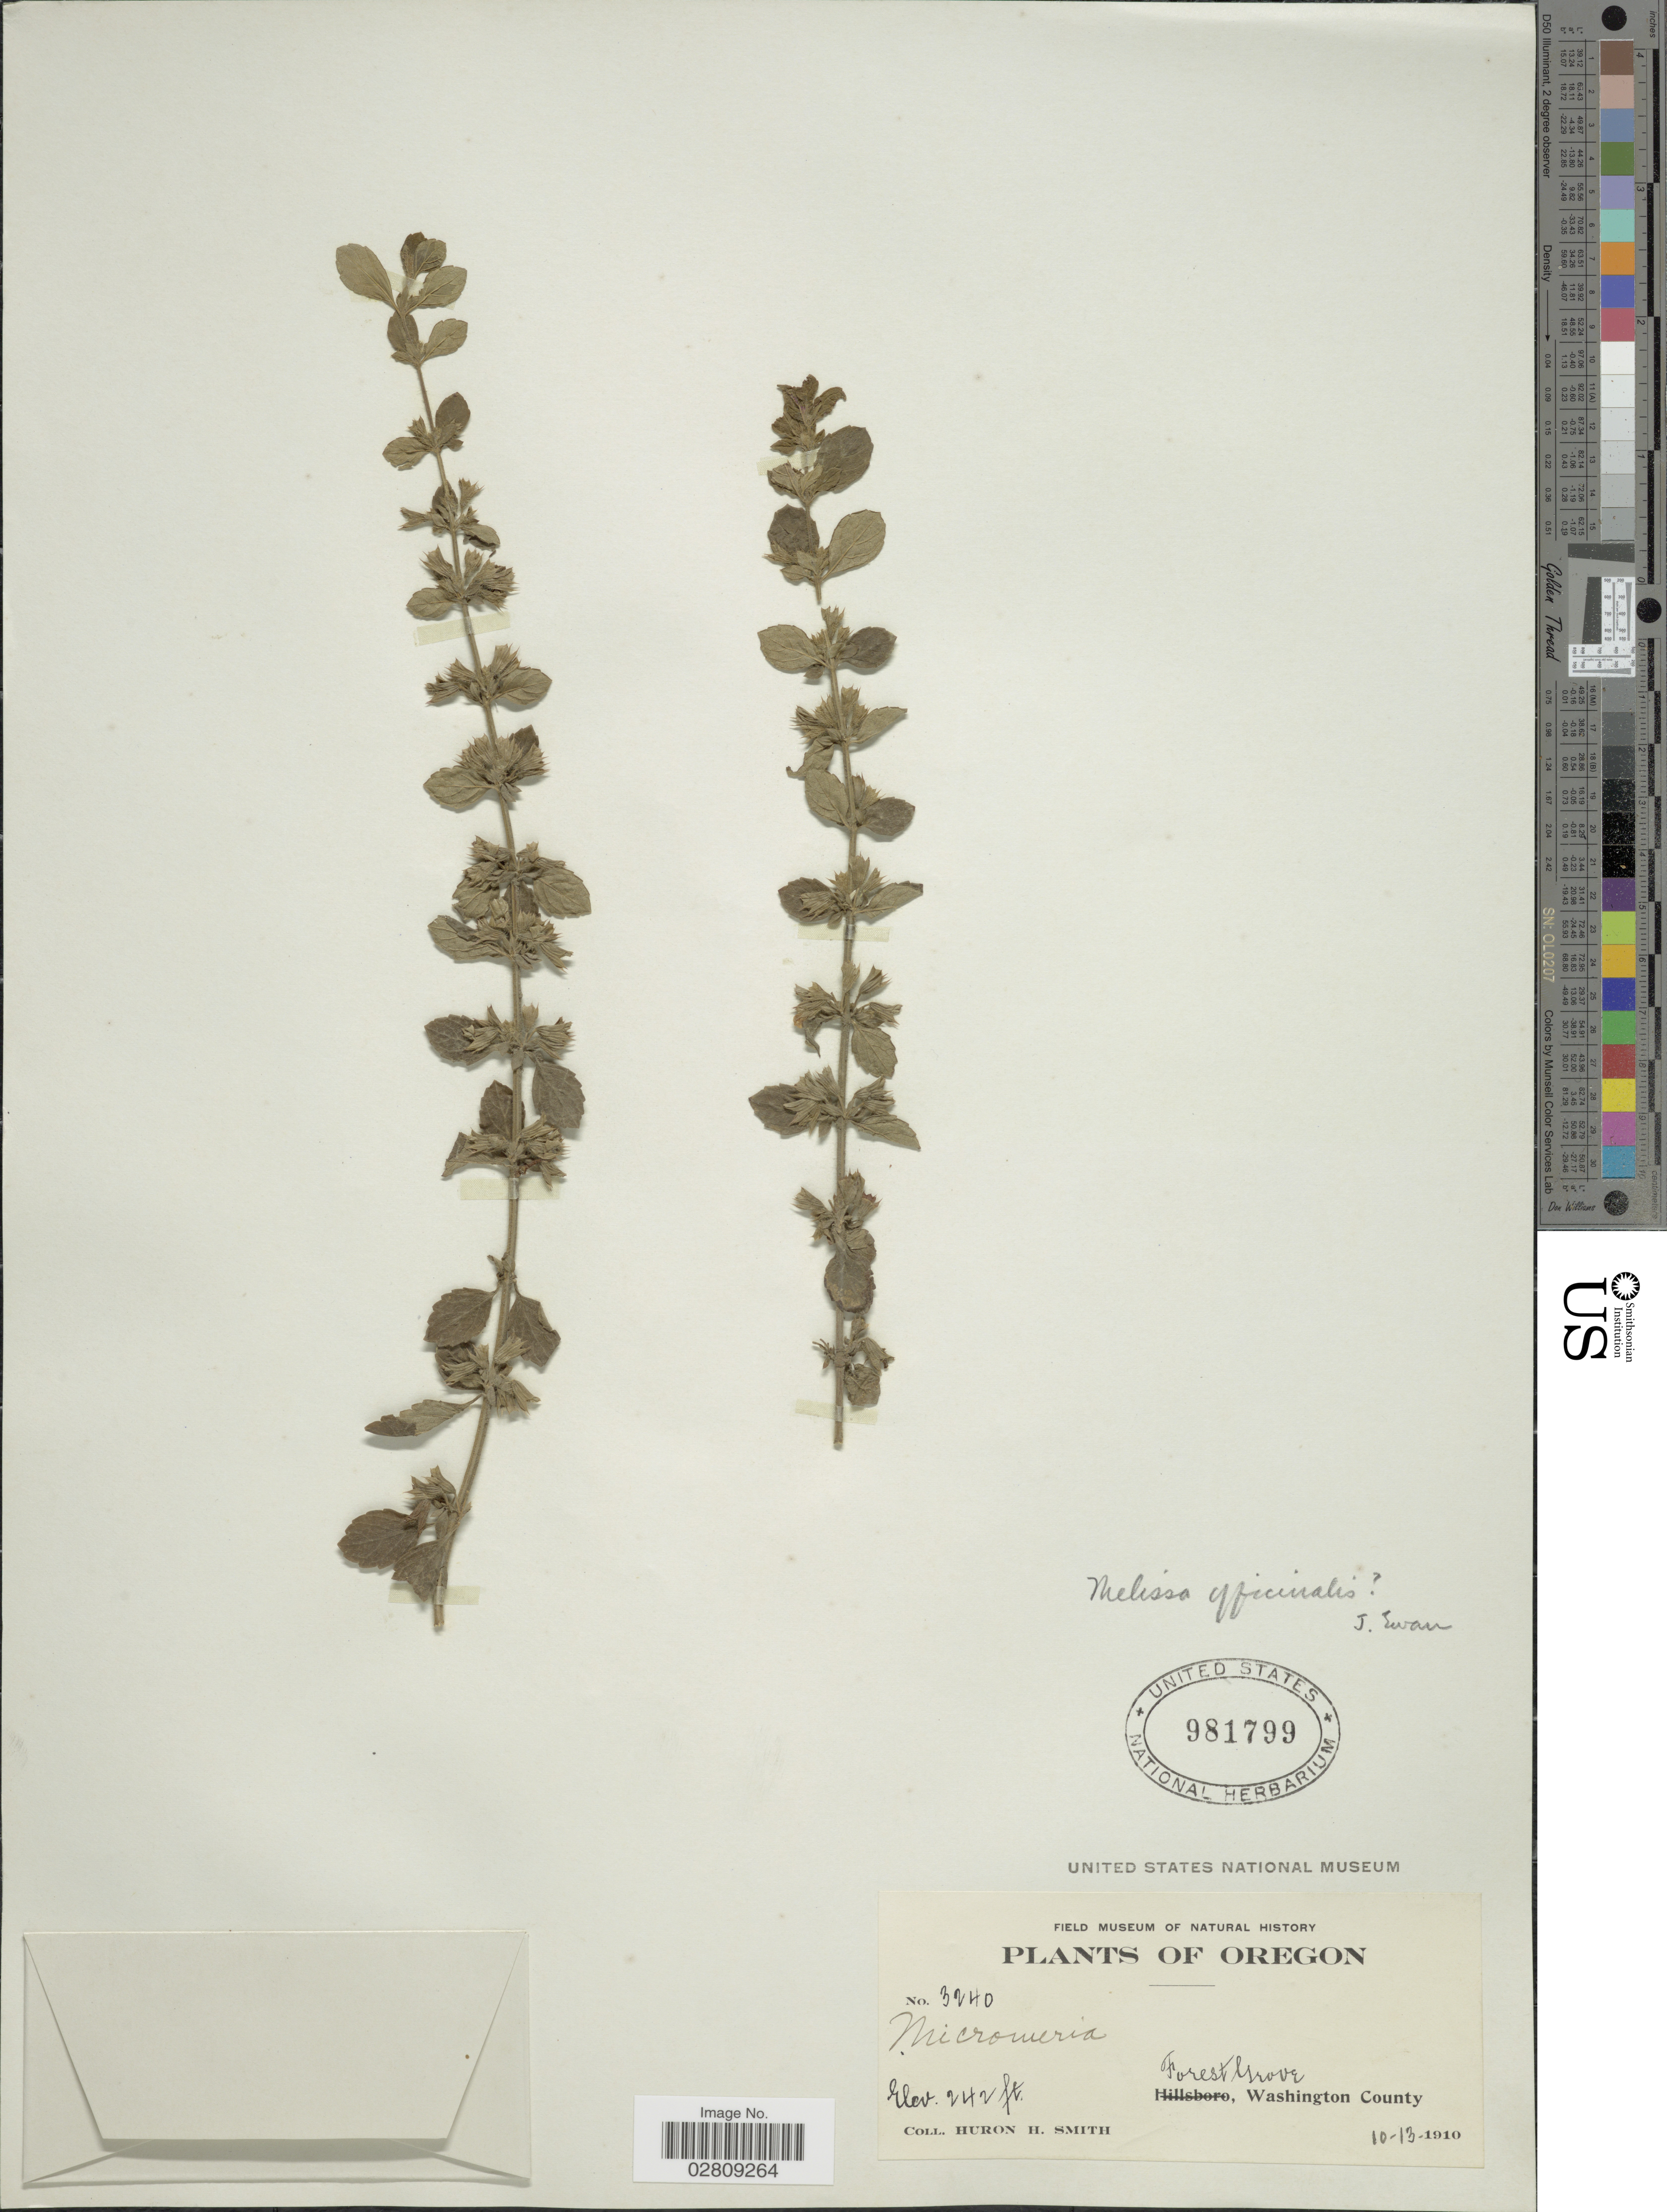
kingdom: Plantae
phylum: Tracheophyta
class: Magnoliopsida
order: Lamiales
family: Lamiaceae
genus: Melissa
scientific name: Melissa officinalis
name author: L.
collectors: Huron H. Smith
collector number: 3240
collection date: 1910-10-13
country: United States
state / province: Oregon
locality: Forest Grove, Washington County.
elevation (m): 74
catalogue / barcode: US 981799